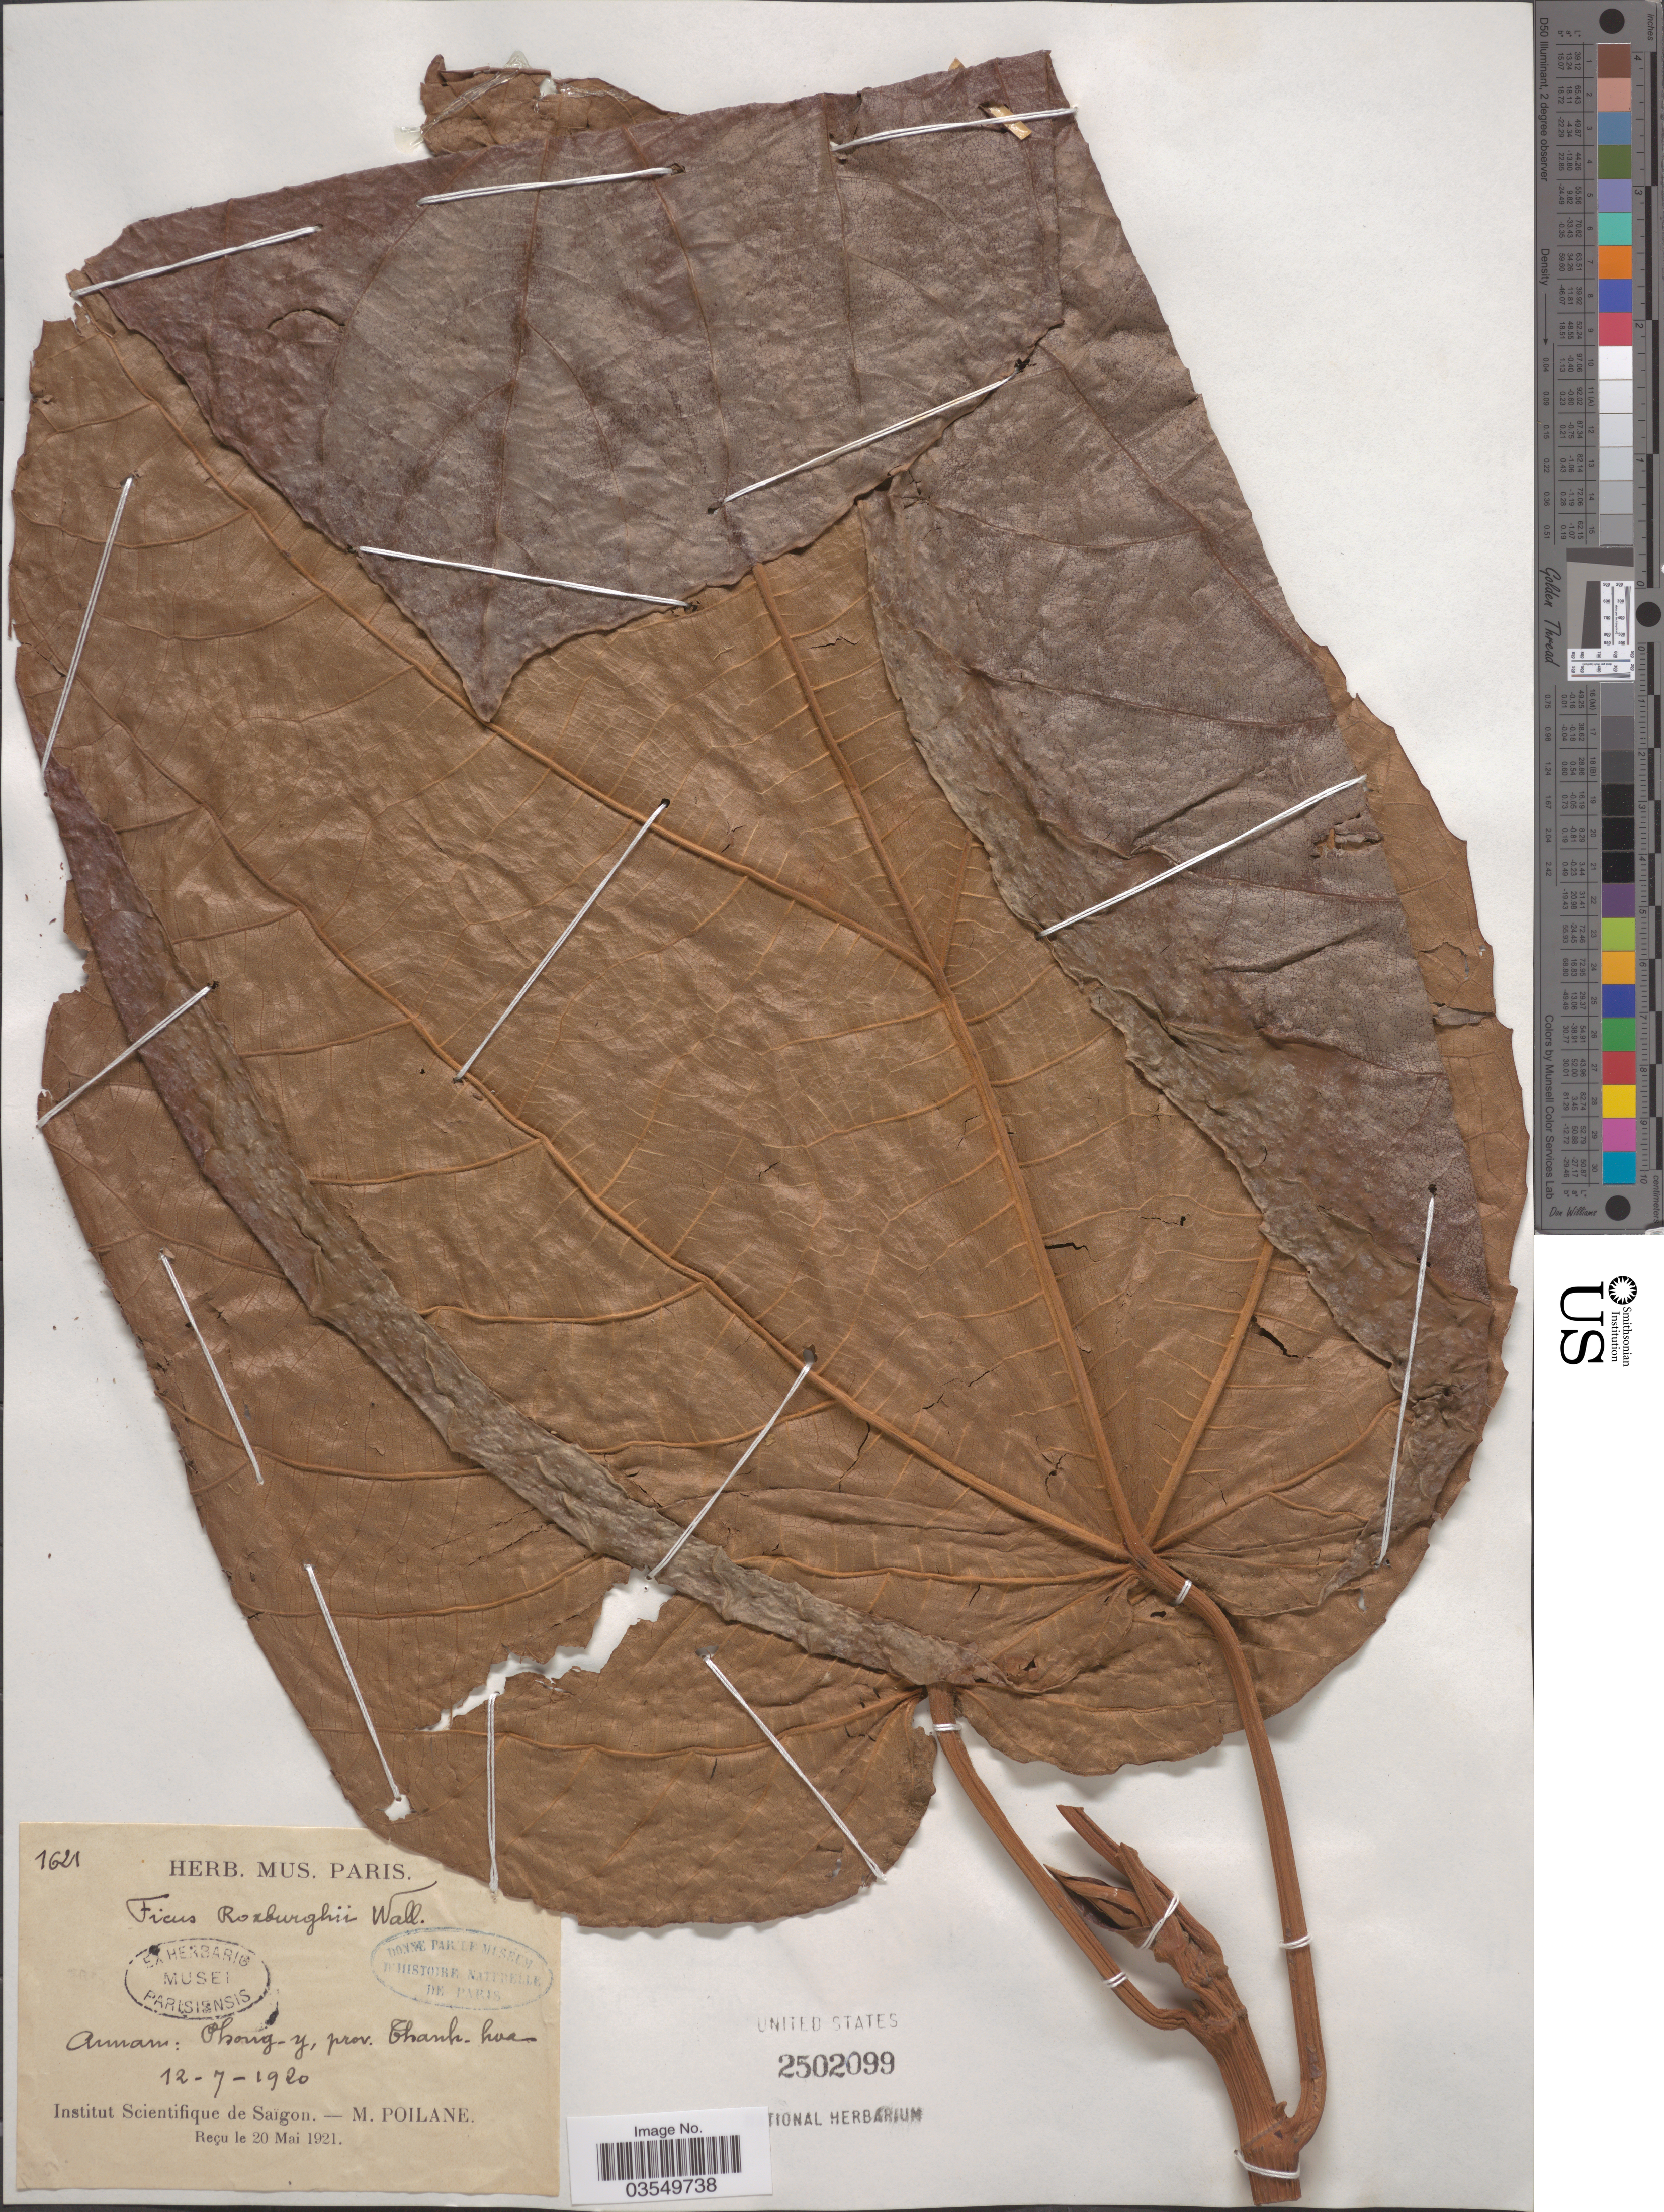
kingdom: Plantae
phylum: Tracheophyta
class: Magnoliopsida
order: Rosales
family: Moraceae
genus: Ficus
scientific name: Ficus auriculata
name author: Lour.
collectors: M. Poilane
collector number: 1621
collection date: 1920-07-12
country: Vietnam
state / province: Thanh Hoa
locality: Annam: Phong-y, prov. Thanh-hoa.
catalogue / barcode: US 2502099